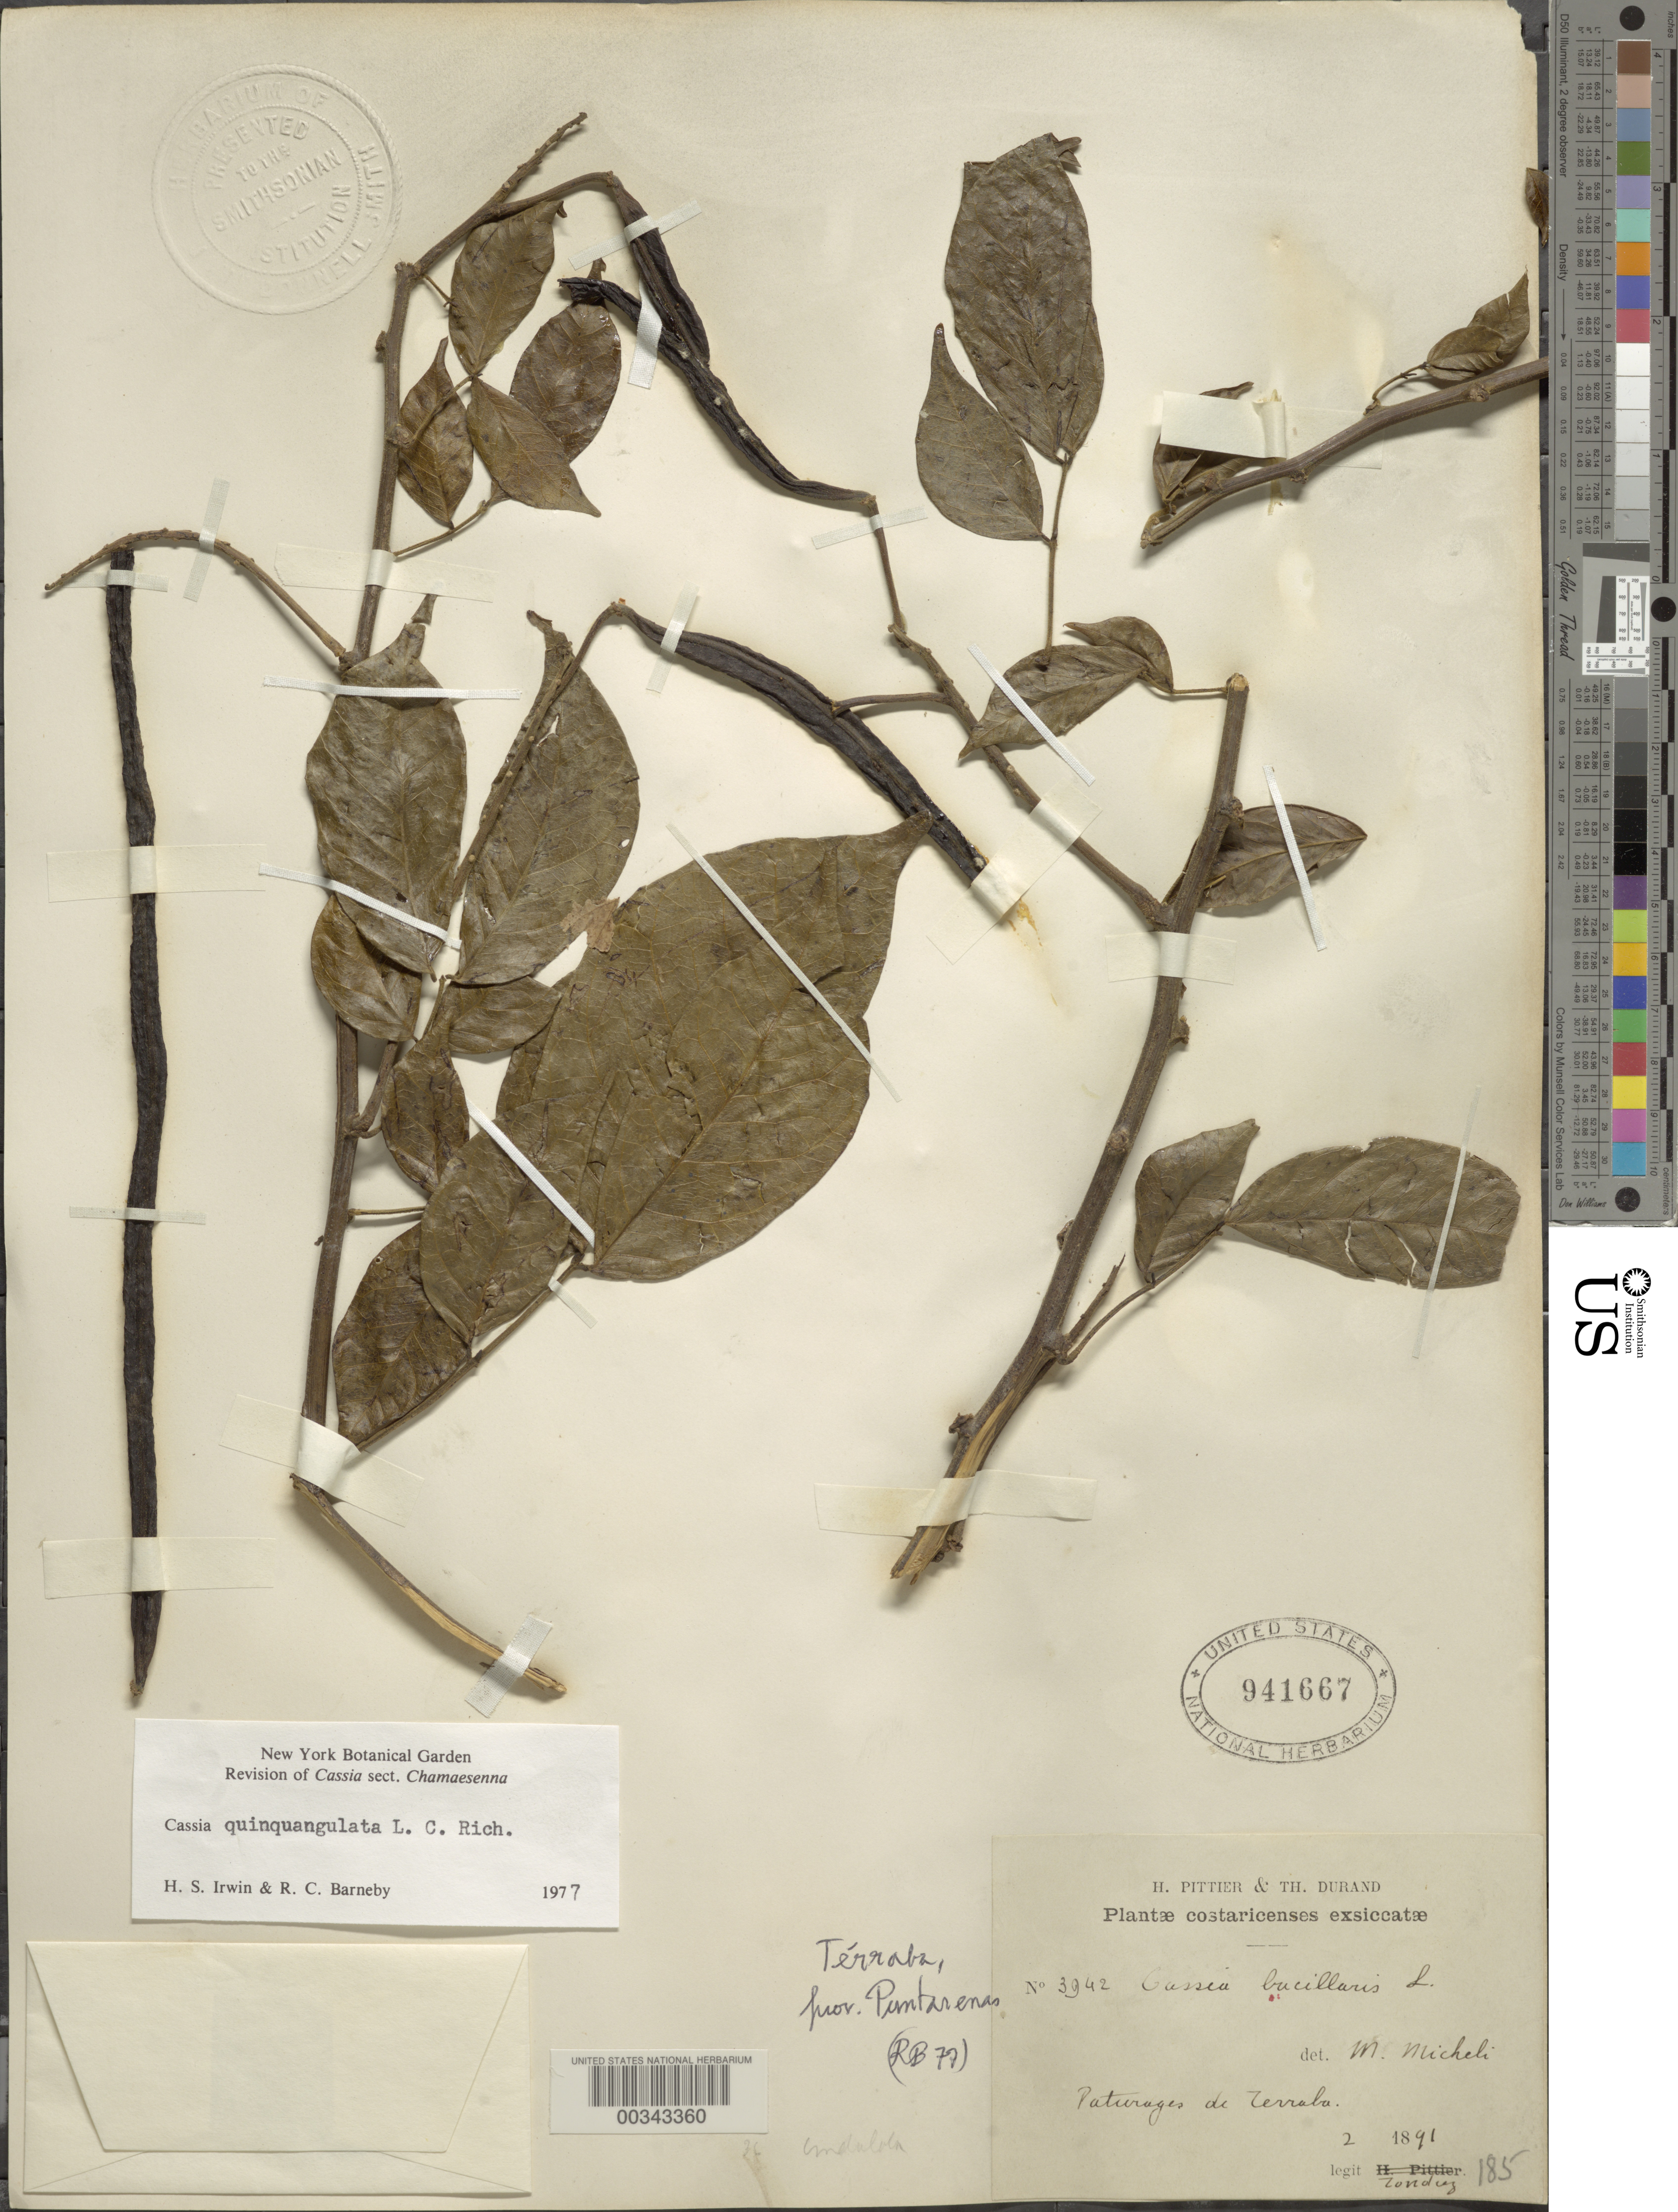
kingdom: Plantae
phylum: Tracheophyta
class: Magnoliopsida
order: Fabales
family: Fabaceae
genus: Senna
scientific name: Senna quinquangulata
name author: (Rich.) H.S. Irwin & Barneby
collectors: A. Tonduz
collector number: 3942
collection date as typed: Feb 1891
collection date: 1891-02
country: Costa Rica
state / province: Puntarenas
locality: Terraba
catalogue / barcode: US 941667